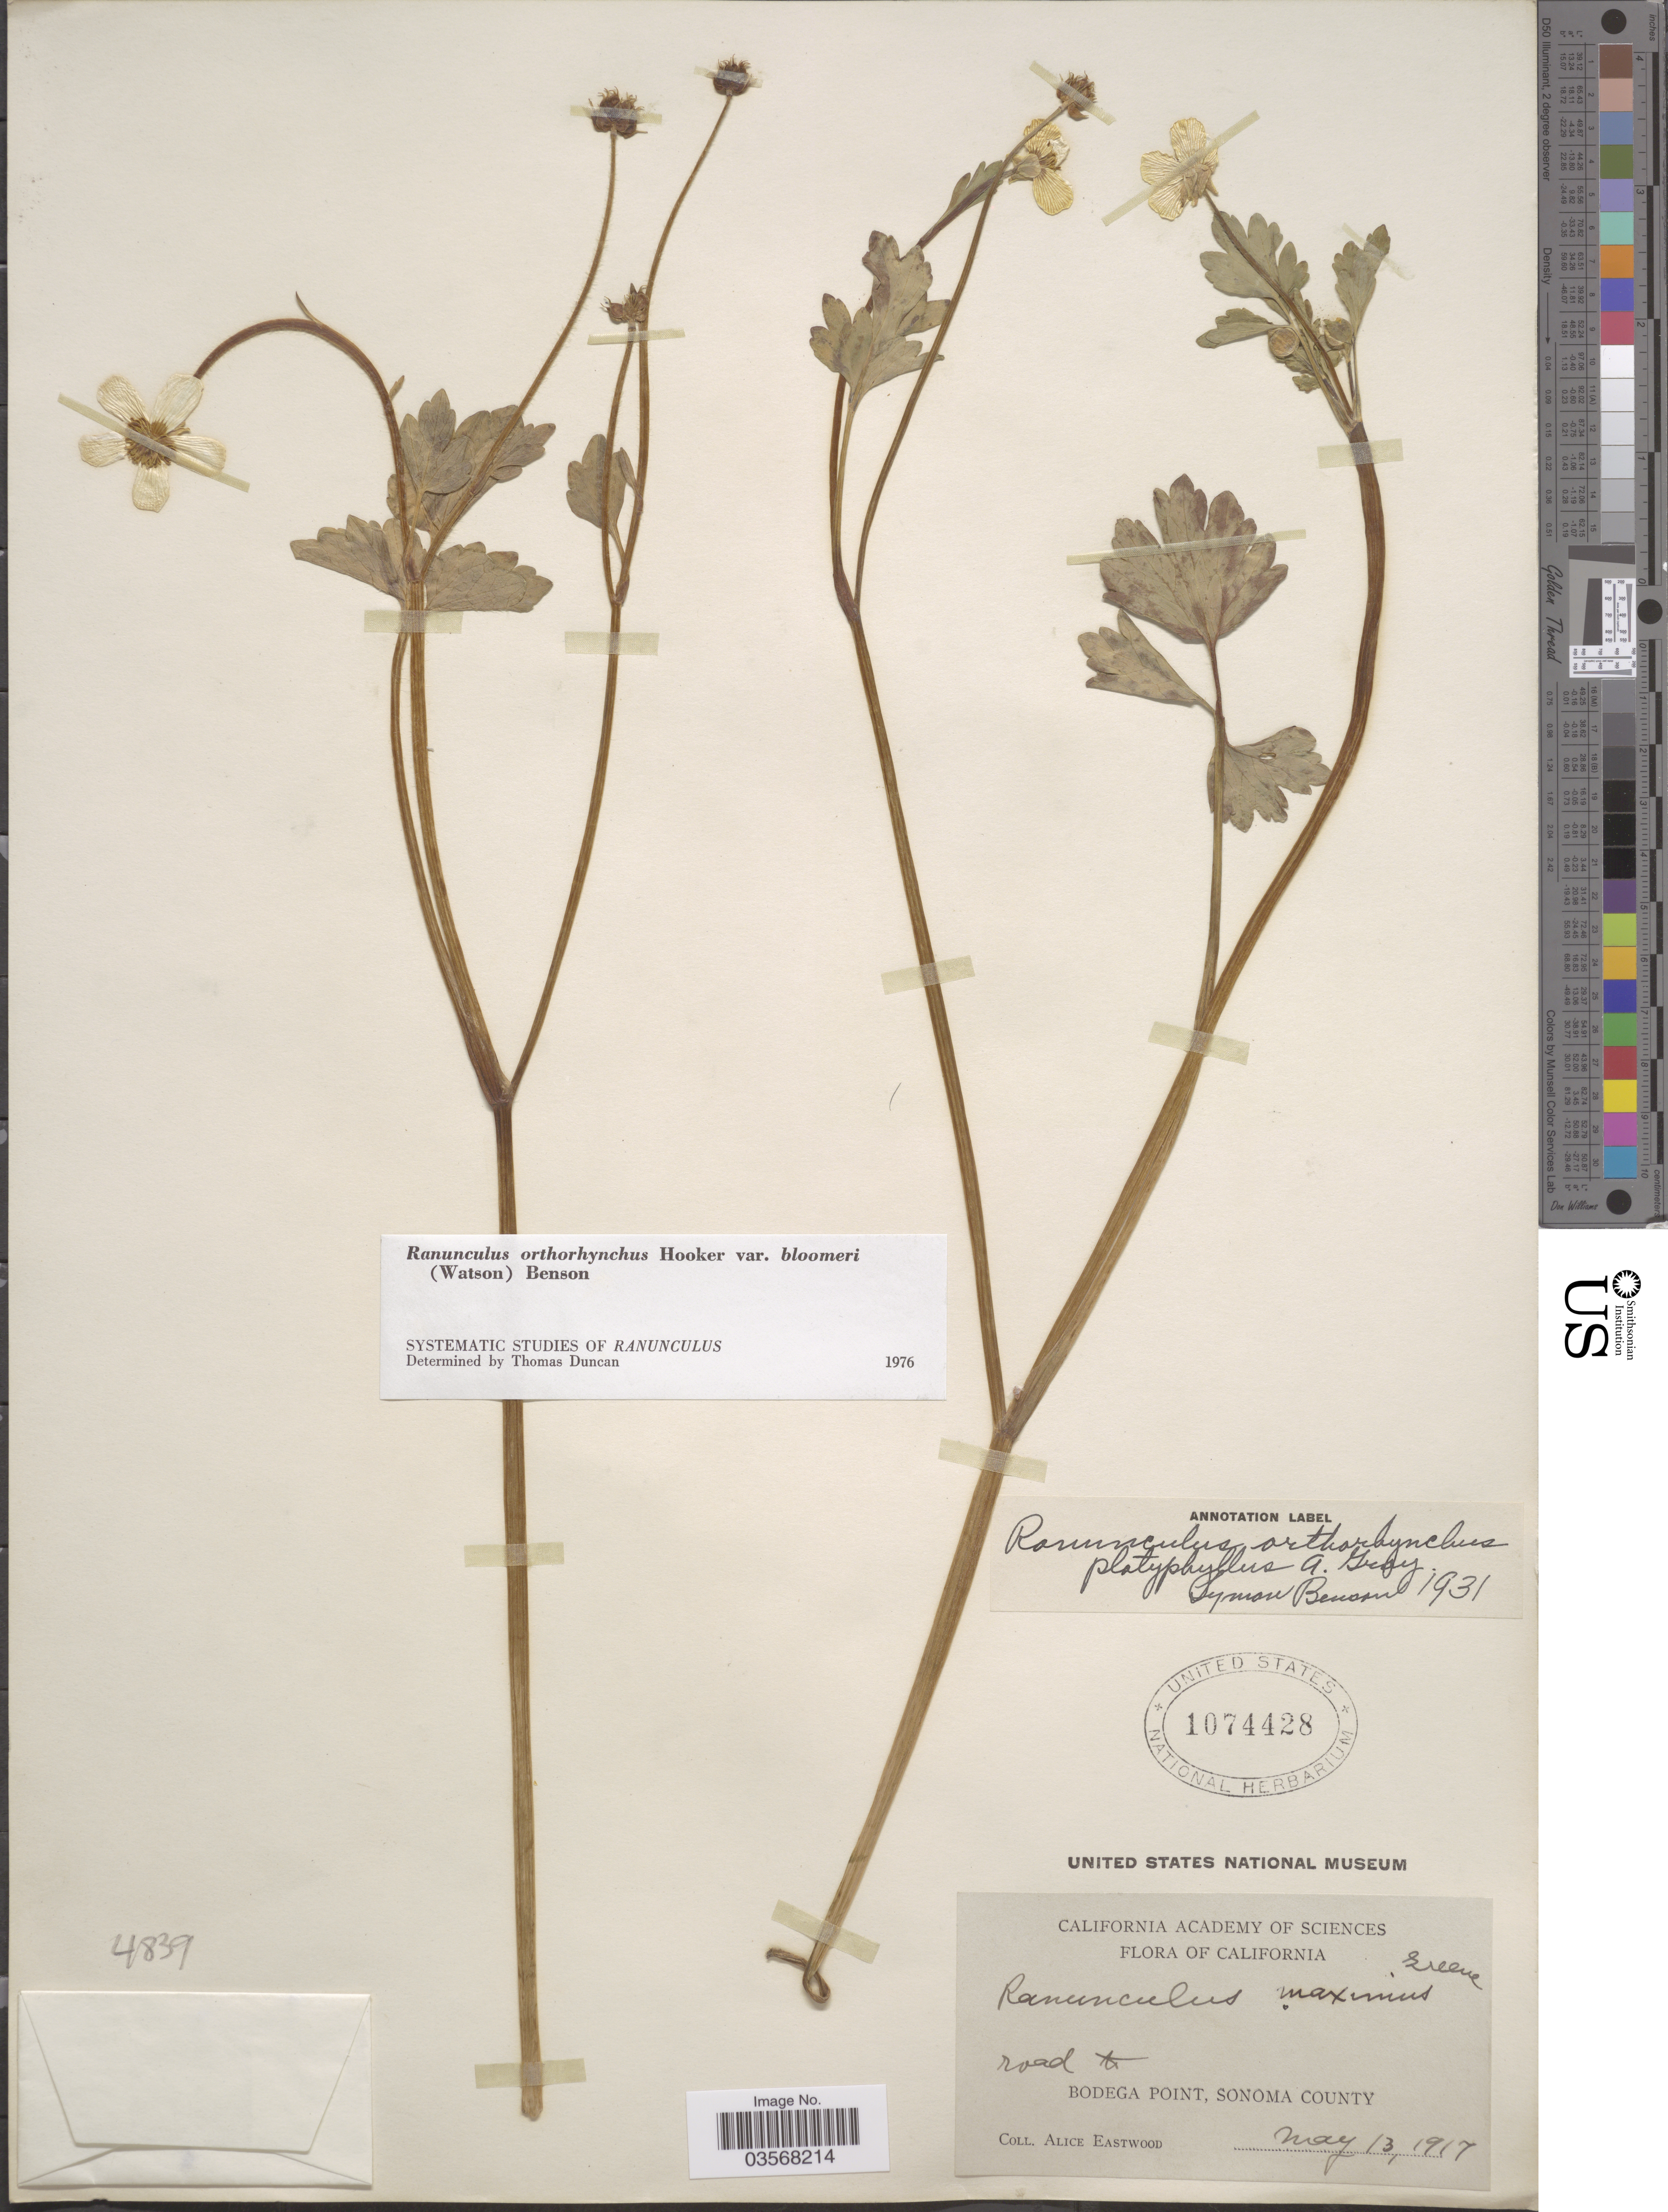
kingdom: Plantae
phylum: Tracheophyta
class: Magnoliopsida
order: Ranunculales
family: Ranunculaceae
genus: Ranunculus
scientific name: Ranunculus orthorhynchus var. bloomeri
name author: (S. Watson) L.D. Benson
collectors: A. Eastwood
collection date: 1917-05-13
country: United States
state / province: California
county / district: Sonoma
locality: Road to Bodega Point, Sonoma County.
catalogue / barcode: US 1074428